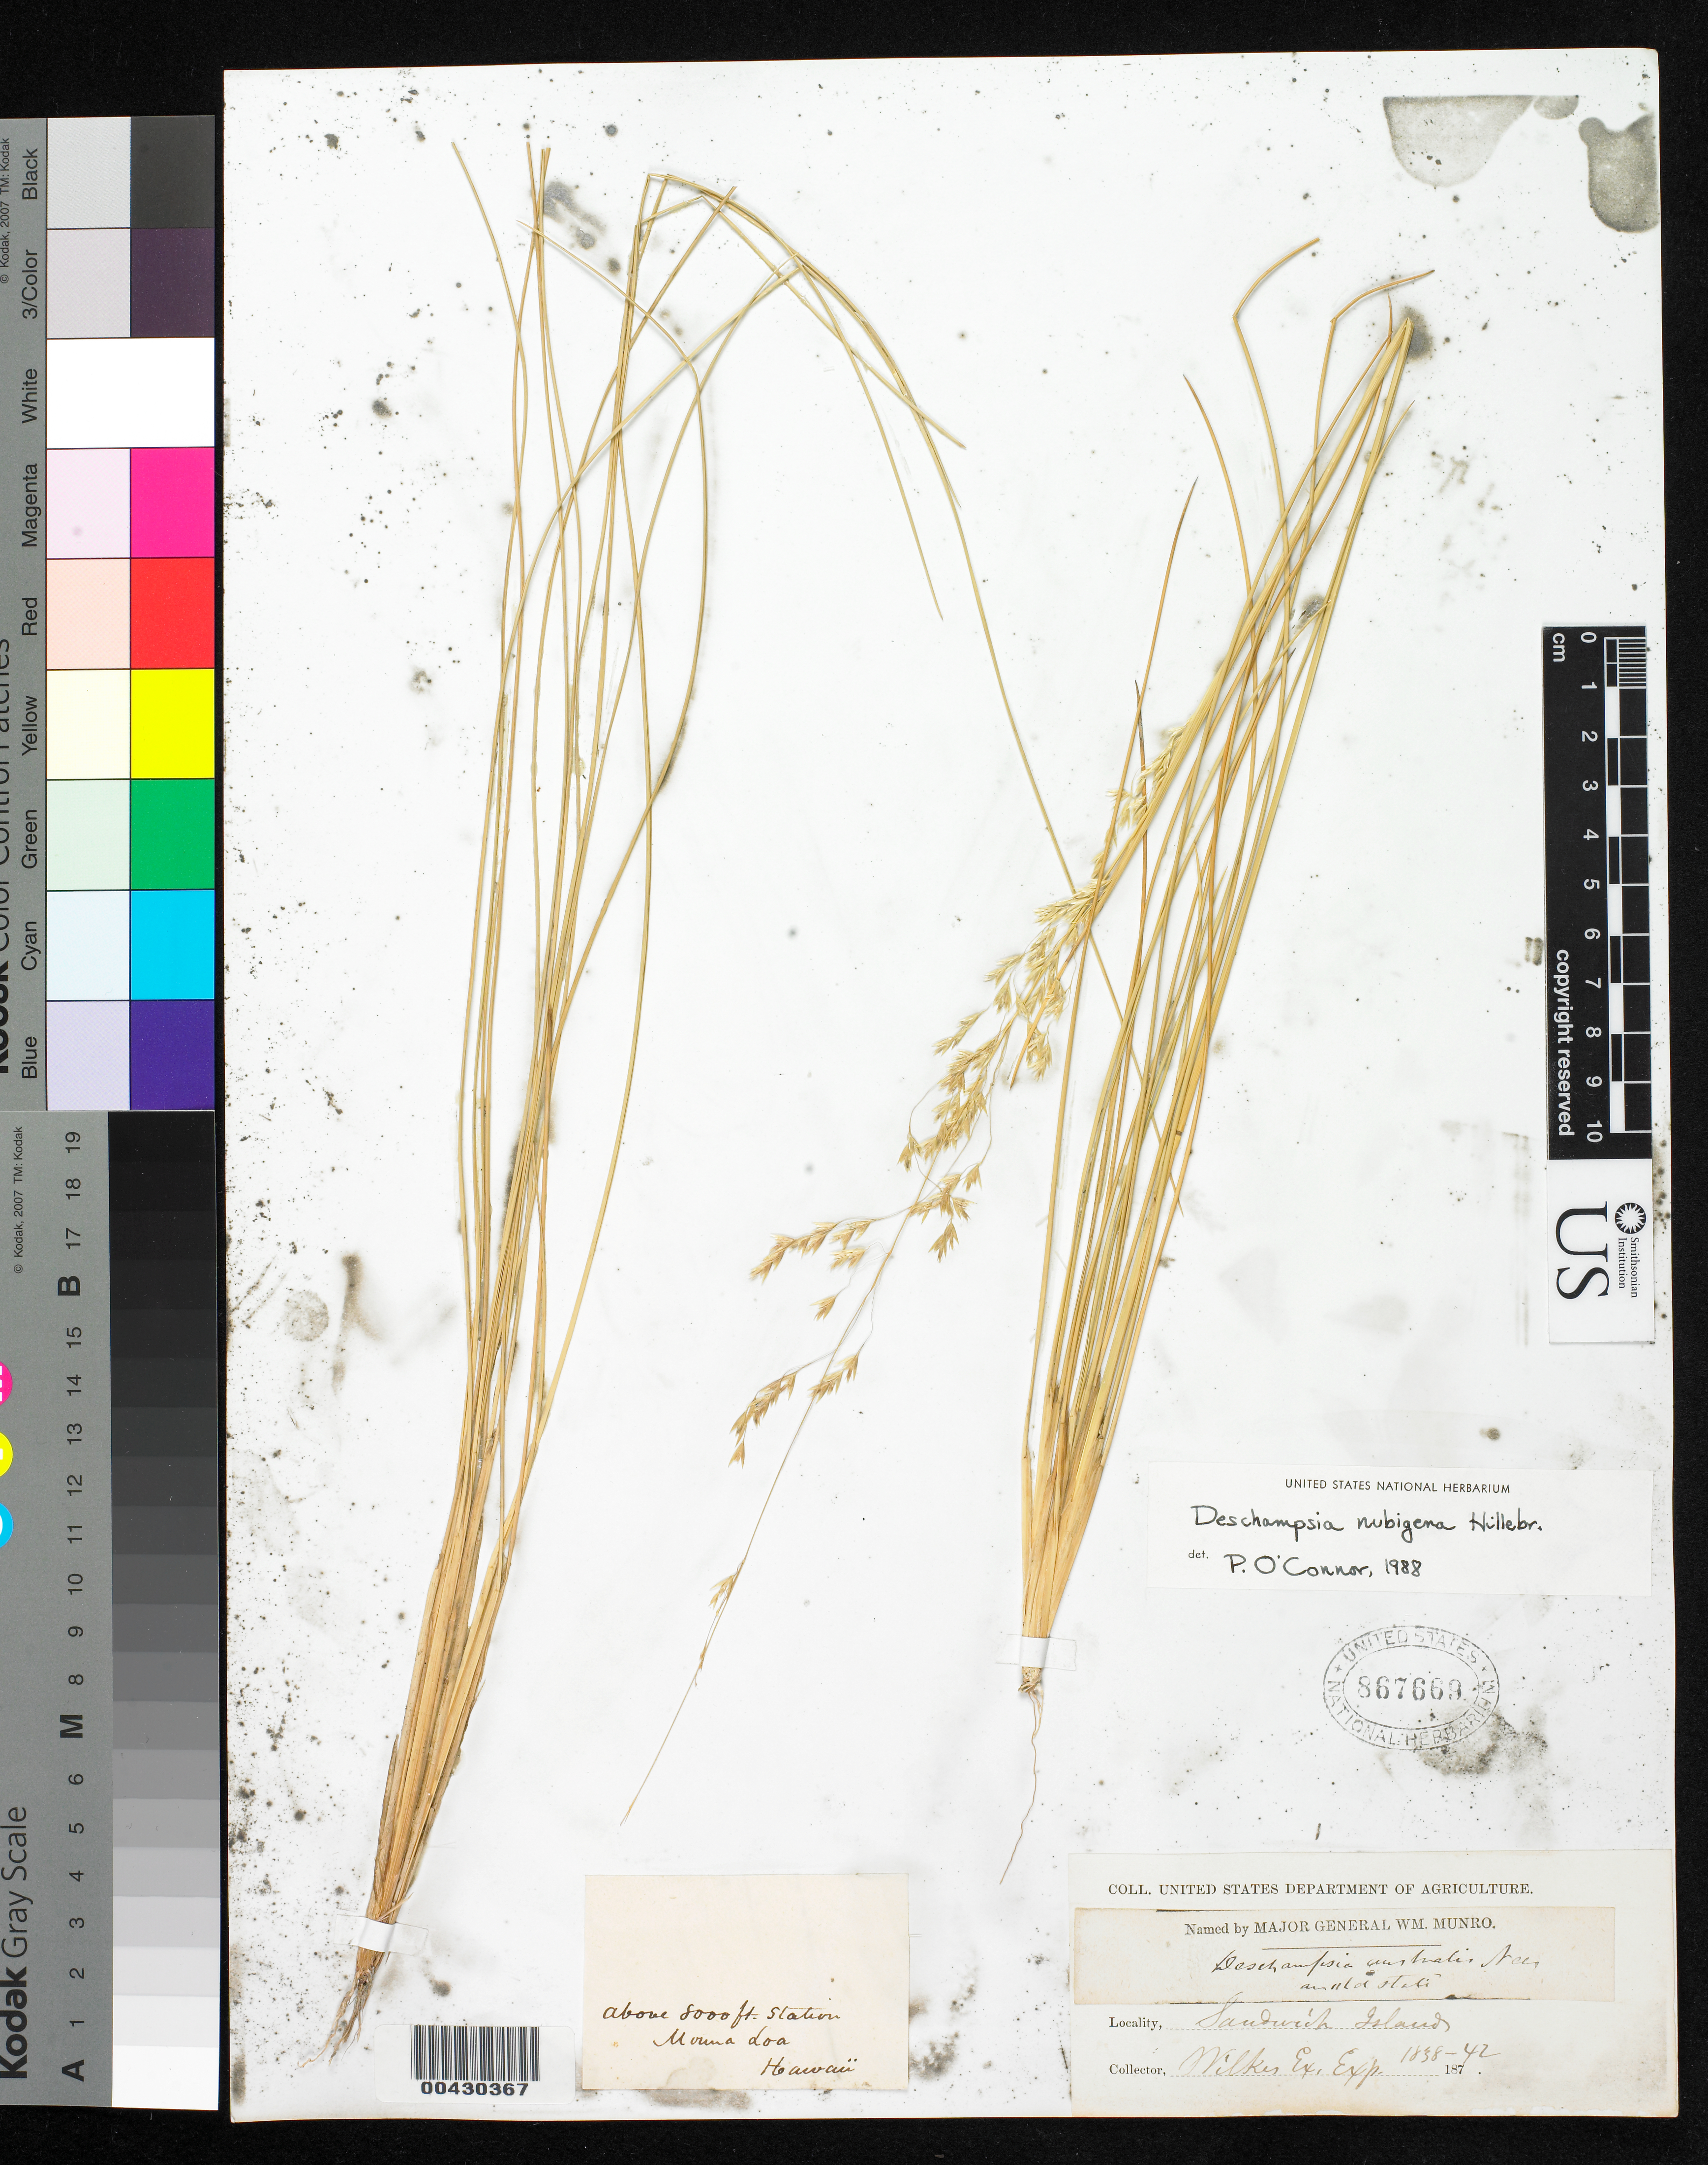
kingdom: Plantae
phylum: Tracheophyta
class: Liliopsida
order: Poales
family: Poaceae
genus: Deschampsia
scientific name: Deschampsia nubigena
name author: Hillebr.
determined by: O'Connor, P.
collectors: Wilkes Explor. Exped.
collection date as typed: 1838 to -- --- 1842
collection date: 1838/1842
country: United States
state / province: Hawaii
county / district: Hawaii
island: Hawaii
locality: Mauna Loa, above 8000 ft. station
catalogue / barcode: US 867669